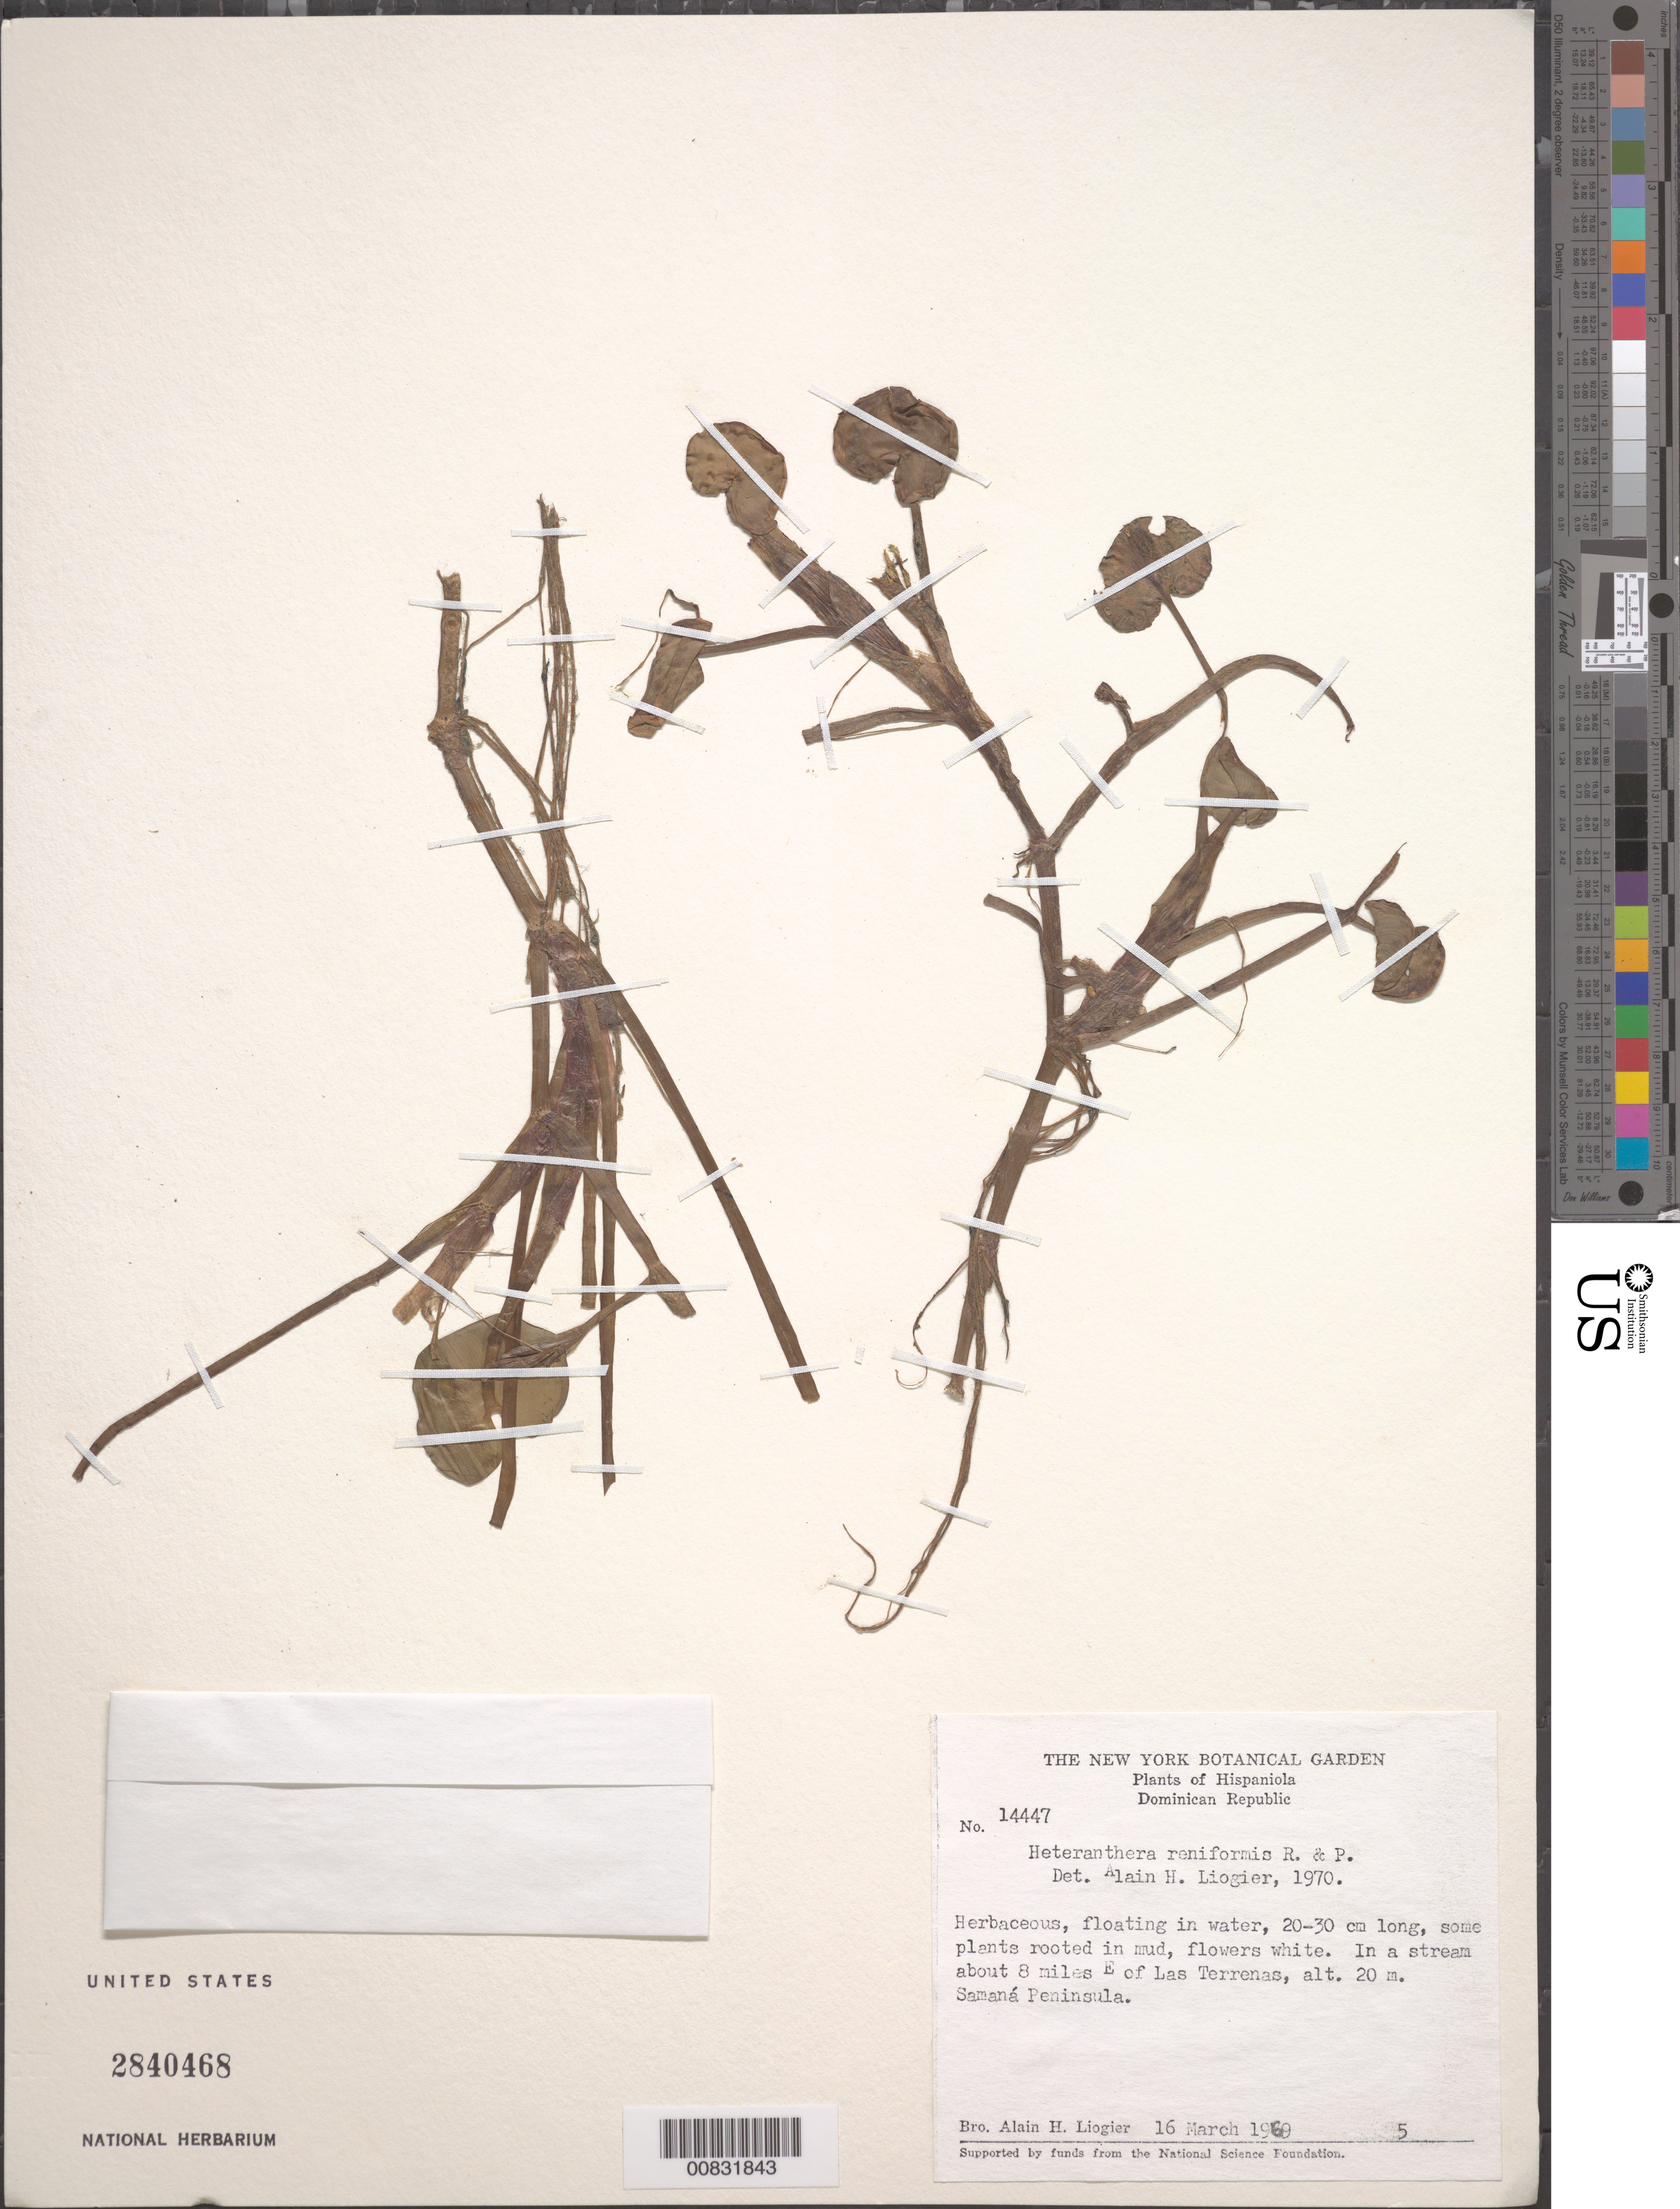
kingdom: Plantae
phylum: Tracheophyta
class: Liliopsida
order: Commelinales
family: Pontederiaceae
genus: Heteranthera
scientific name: Heteranthera reniformis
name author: Ruiz & Pav.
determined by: Liogier, Alain H.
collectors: A. H. Liogier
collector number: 14447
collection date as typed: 16 Mar 1969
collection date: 1969-03-16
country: Dominican Republic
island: Hispaniola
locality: Stream about 8 miles E of Las Terrenas, Samaná Peninsula.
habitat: In a stream.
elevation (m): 20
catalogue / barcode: US 2840468